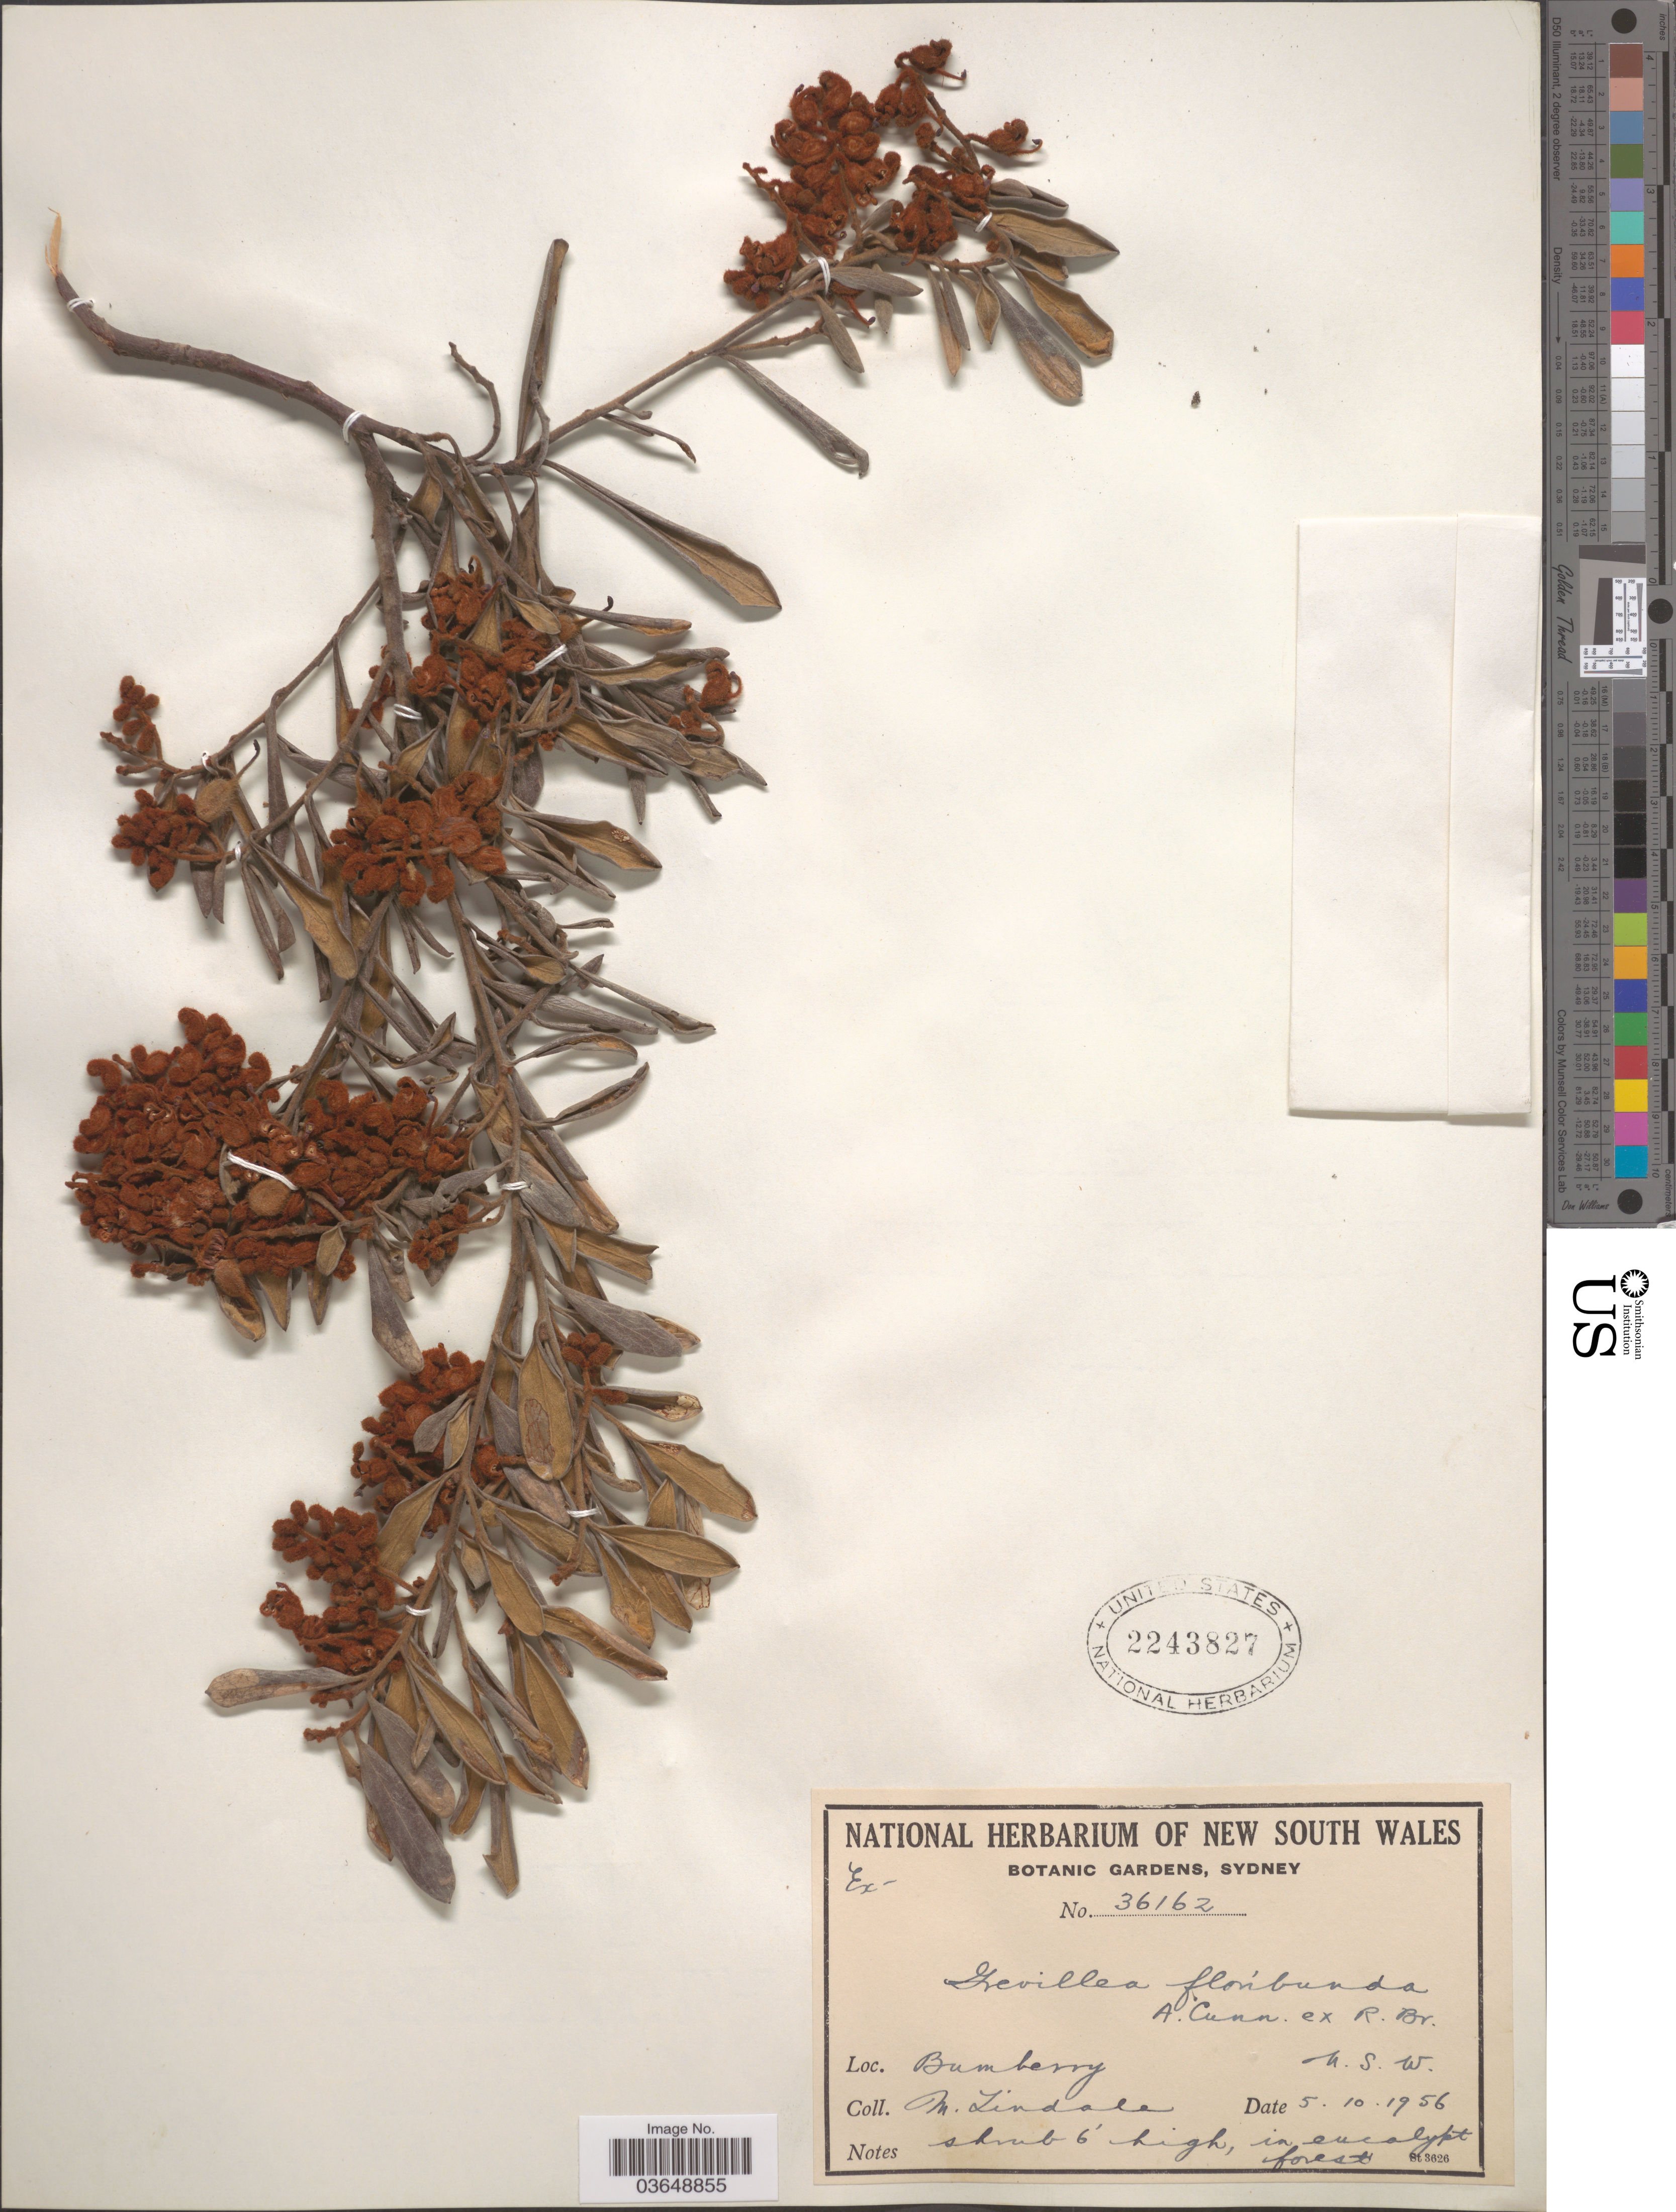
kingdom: Plantae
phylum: Tracheophyta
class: Magnoliopsida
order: Proteales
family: Proteaceae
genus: Grevillea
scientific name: Grevillea floribunda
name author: R. Br.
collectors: M. Lindale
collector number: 36162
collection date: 1956-10-05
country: Australia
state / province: New South Wales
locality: Bumberry.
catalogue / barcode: US 2243827